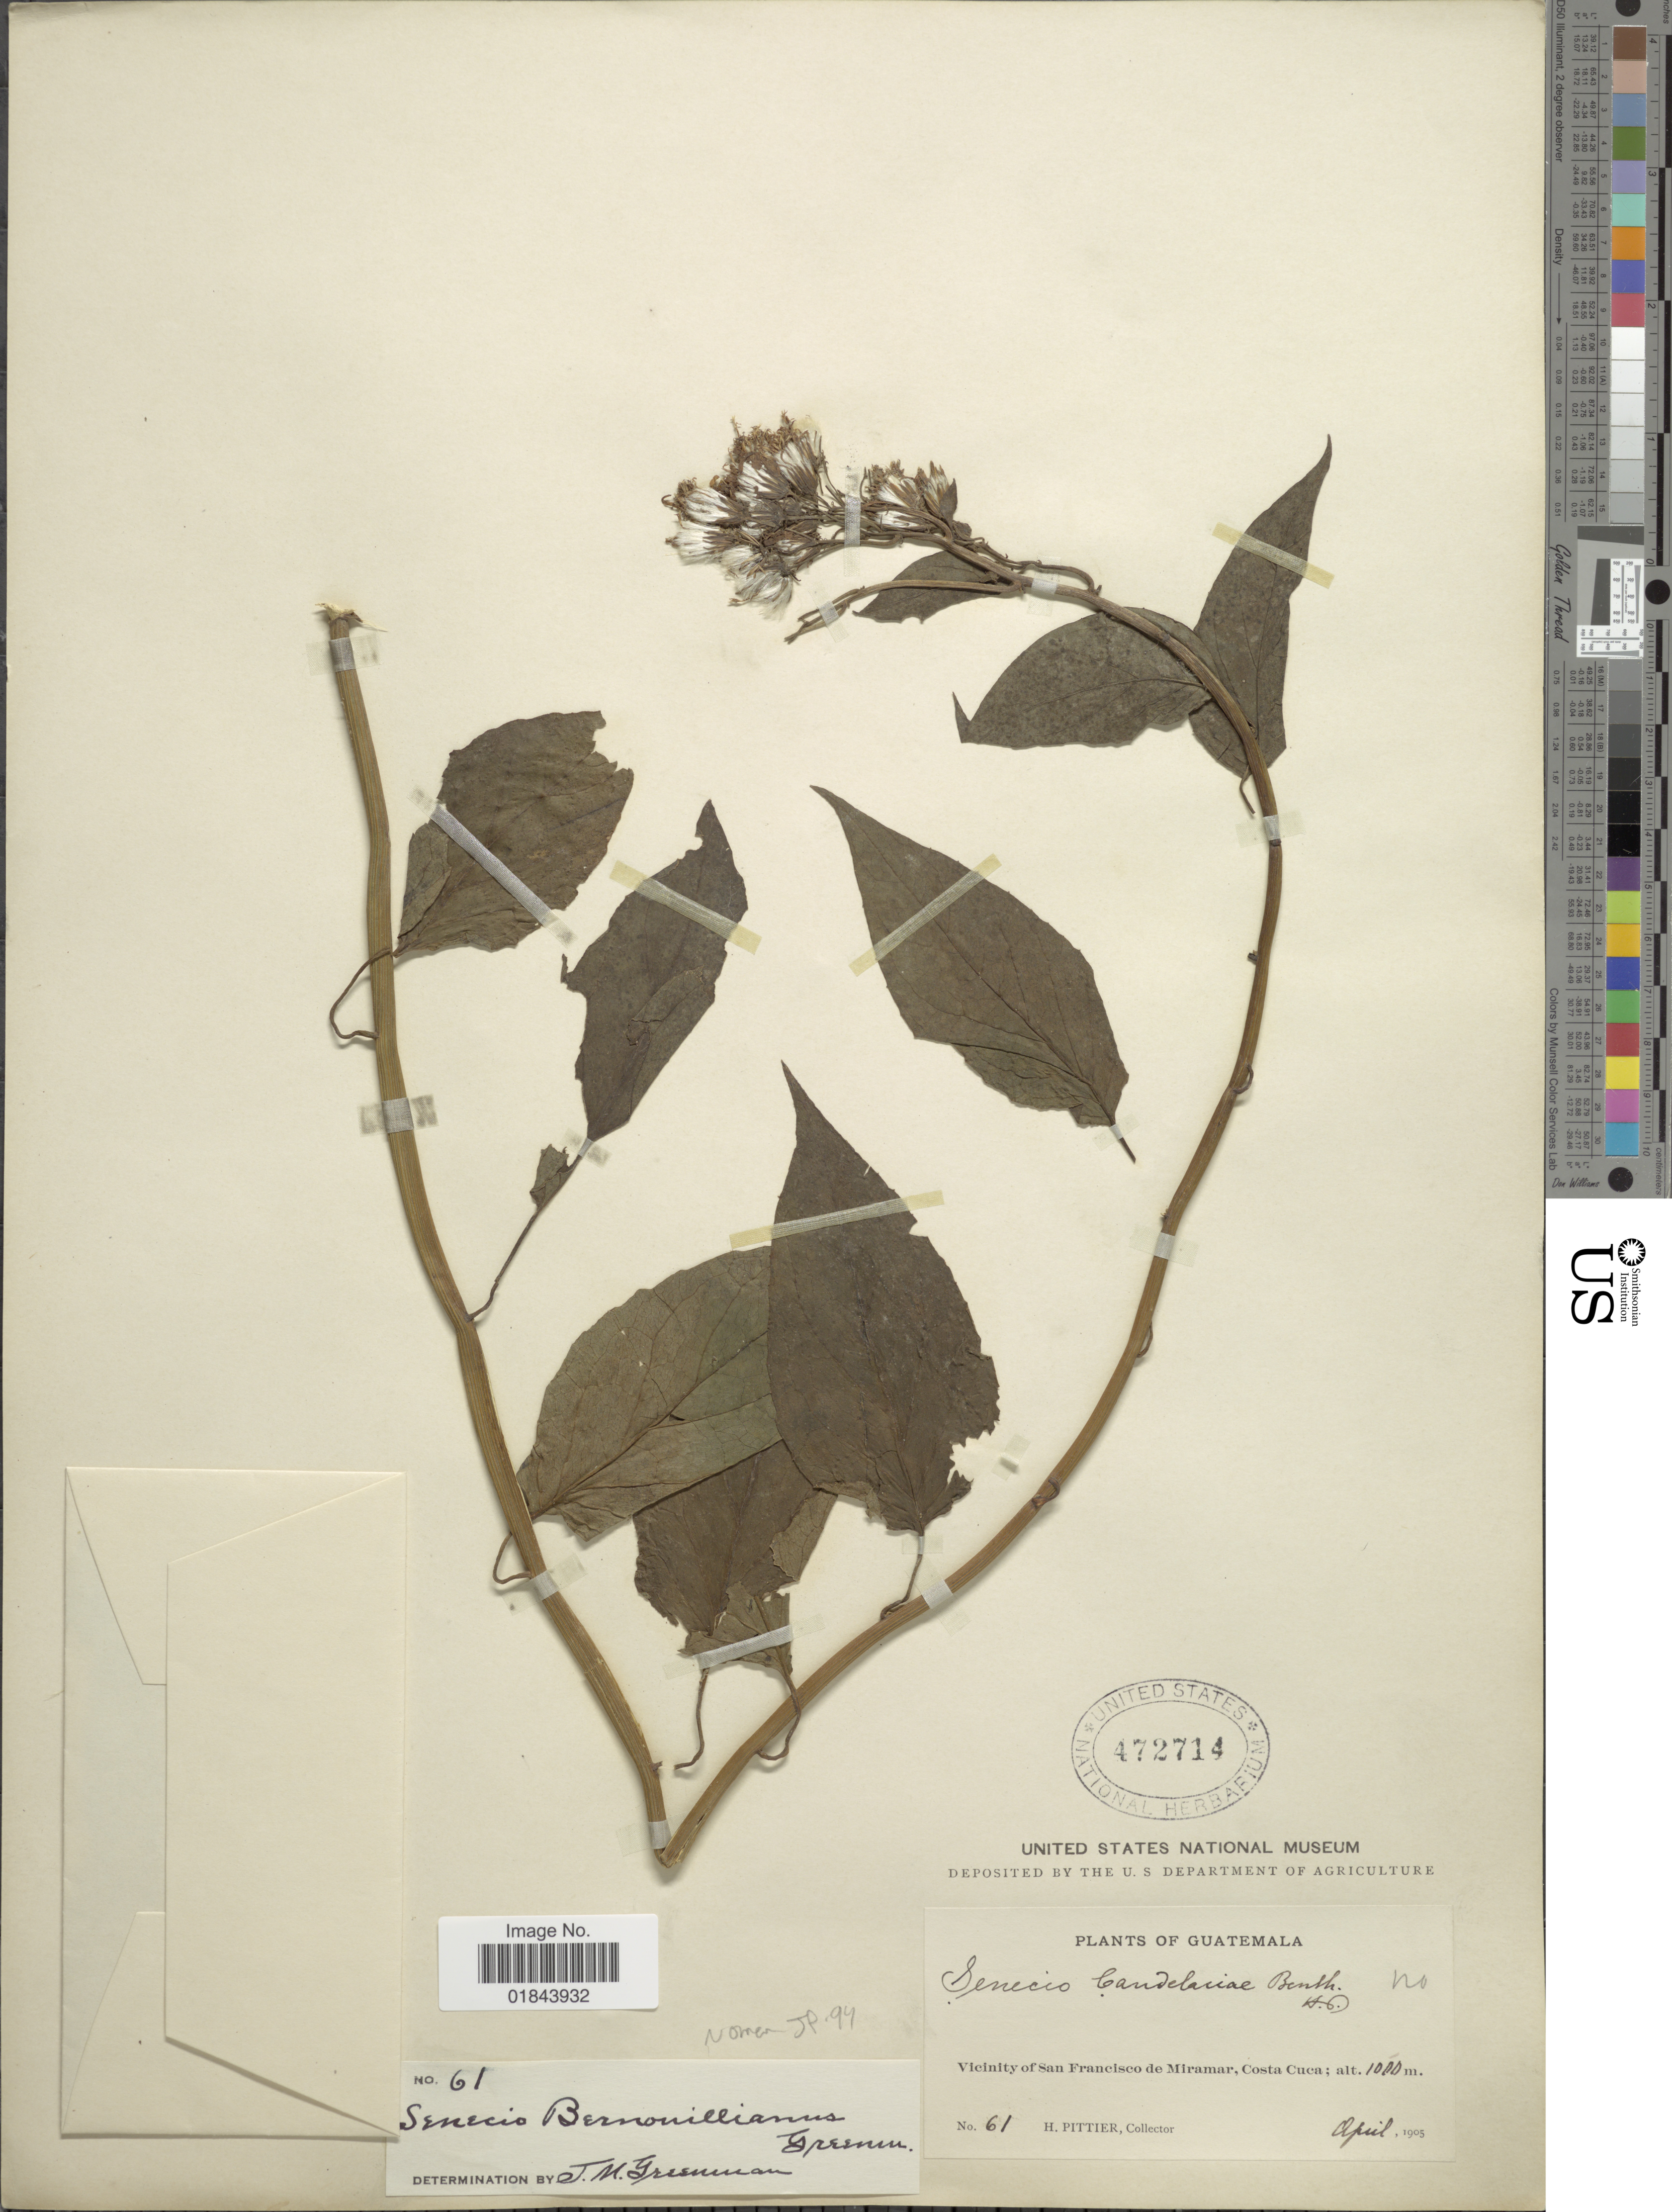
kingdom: Plantae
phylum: Tracheophyta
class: Magnoliopsida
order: Asterales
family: Asteraceae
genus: Pseudogynoxys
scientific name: Pseudogynoxys haenkei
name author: (DC.) Cabrera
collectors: H. F. Pittier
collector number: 61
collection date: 1905-04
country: Guatemala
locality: Vicinity of San Francisco de Miramar, Costa Cuca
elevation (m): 1000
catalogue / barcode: US 472714